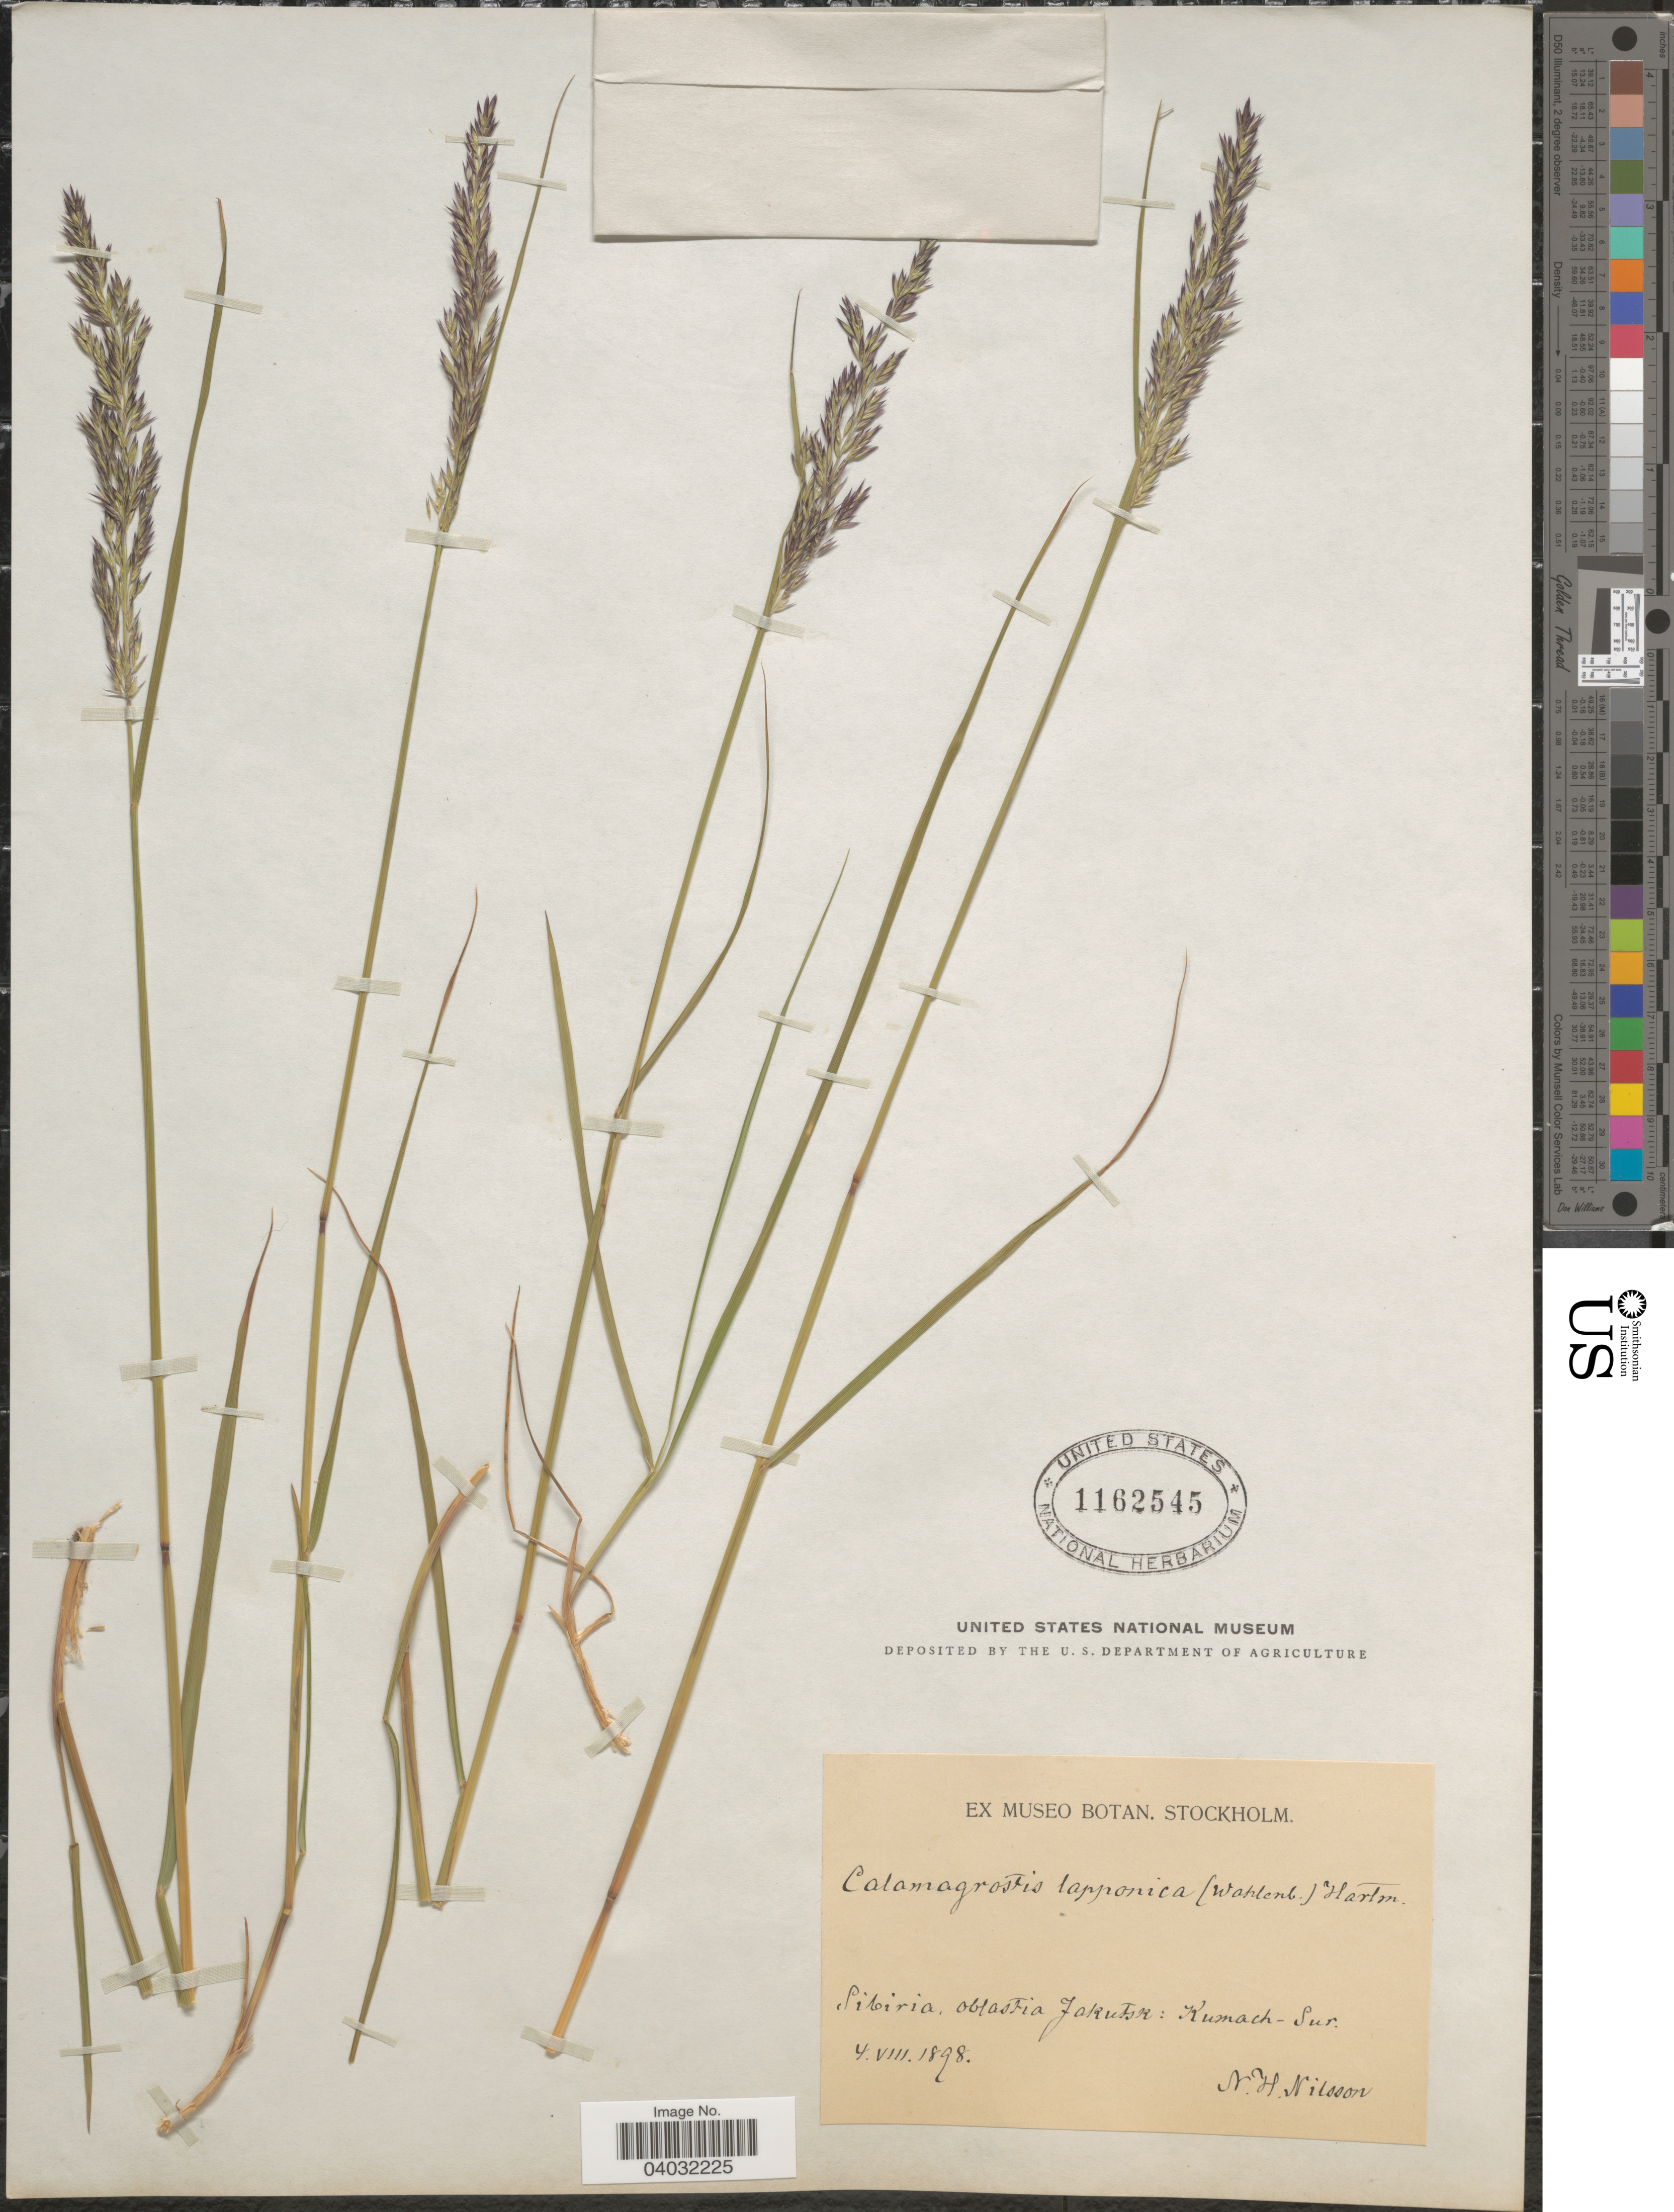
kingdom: Plantae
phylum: Tracheophyta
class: Liliopsida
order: Poales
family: Poaceae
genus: Calamagrostis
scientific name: Calamagrostis lapponica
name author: (Wahlenb.) Hartm.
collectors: N. H. Nilsson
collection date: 1898-08-04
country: Russian Federation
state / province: Sakha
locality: Sibiria, oblastia Jakutsk: Kumach-Sur.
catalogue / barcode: US 1162545